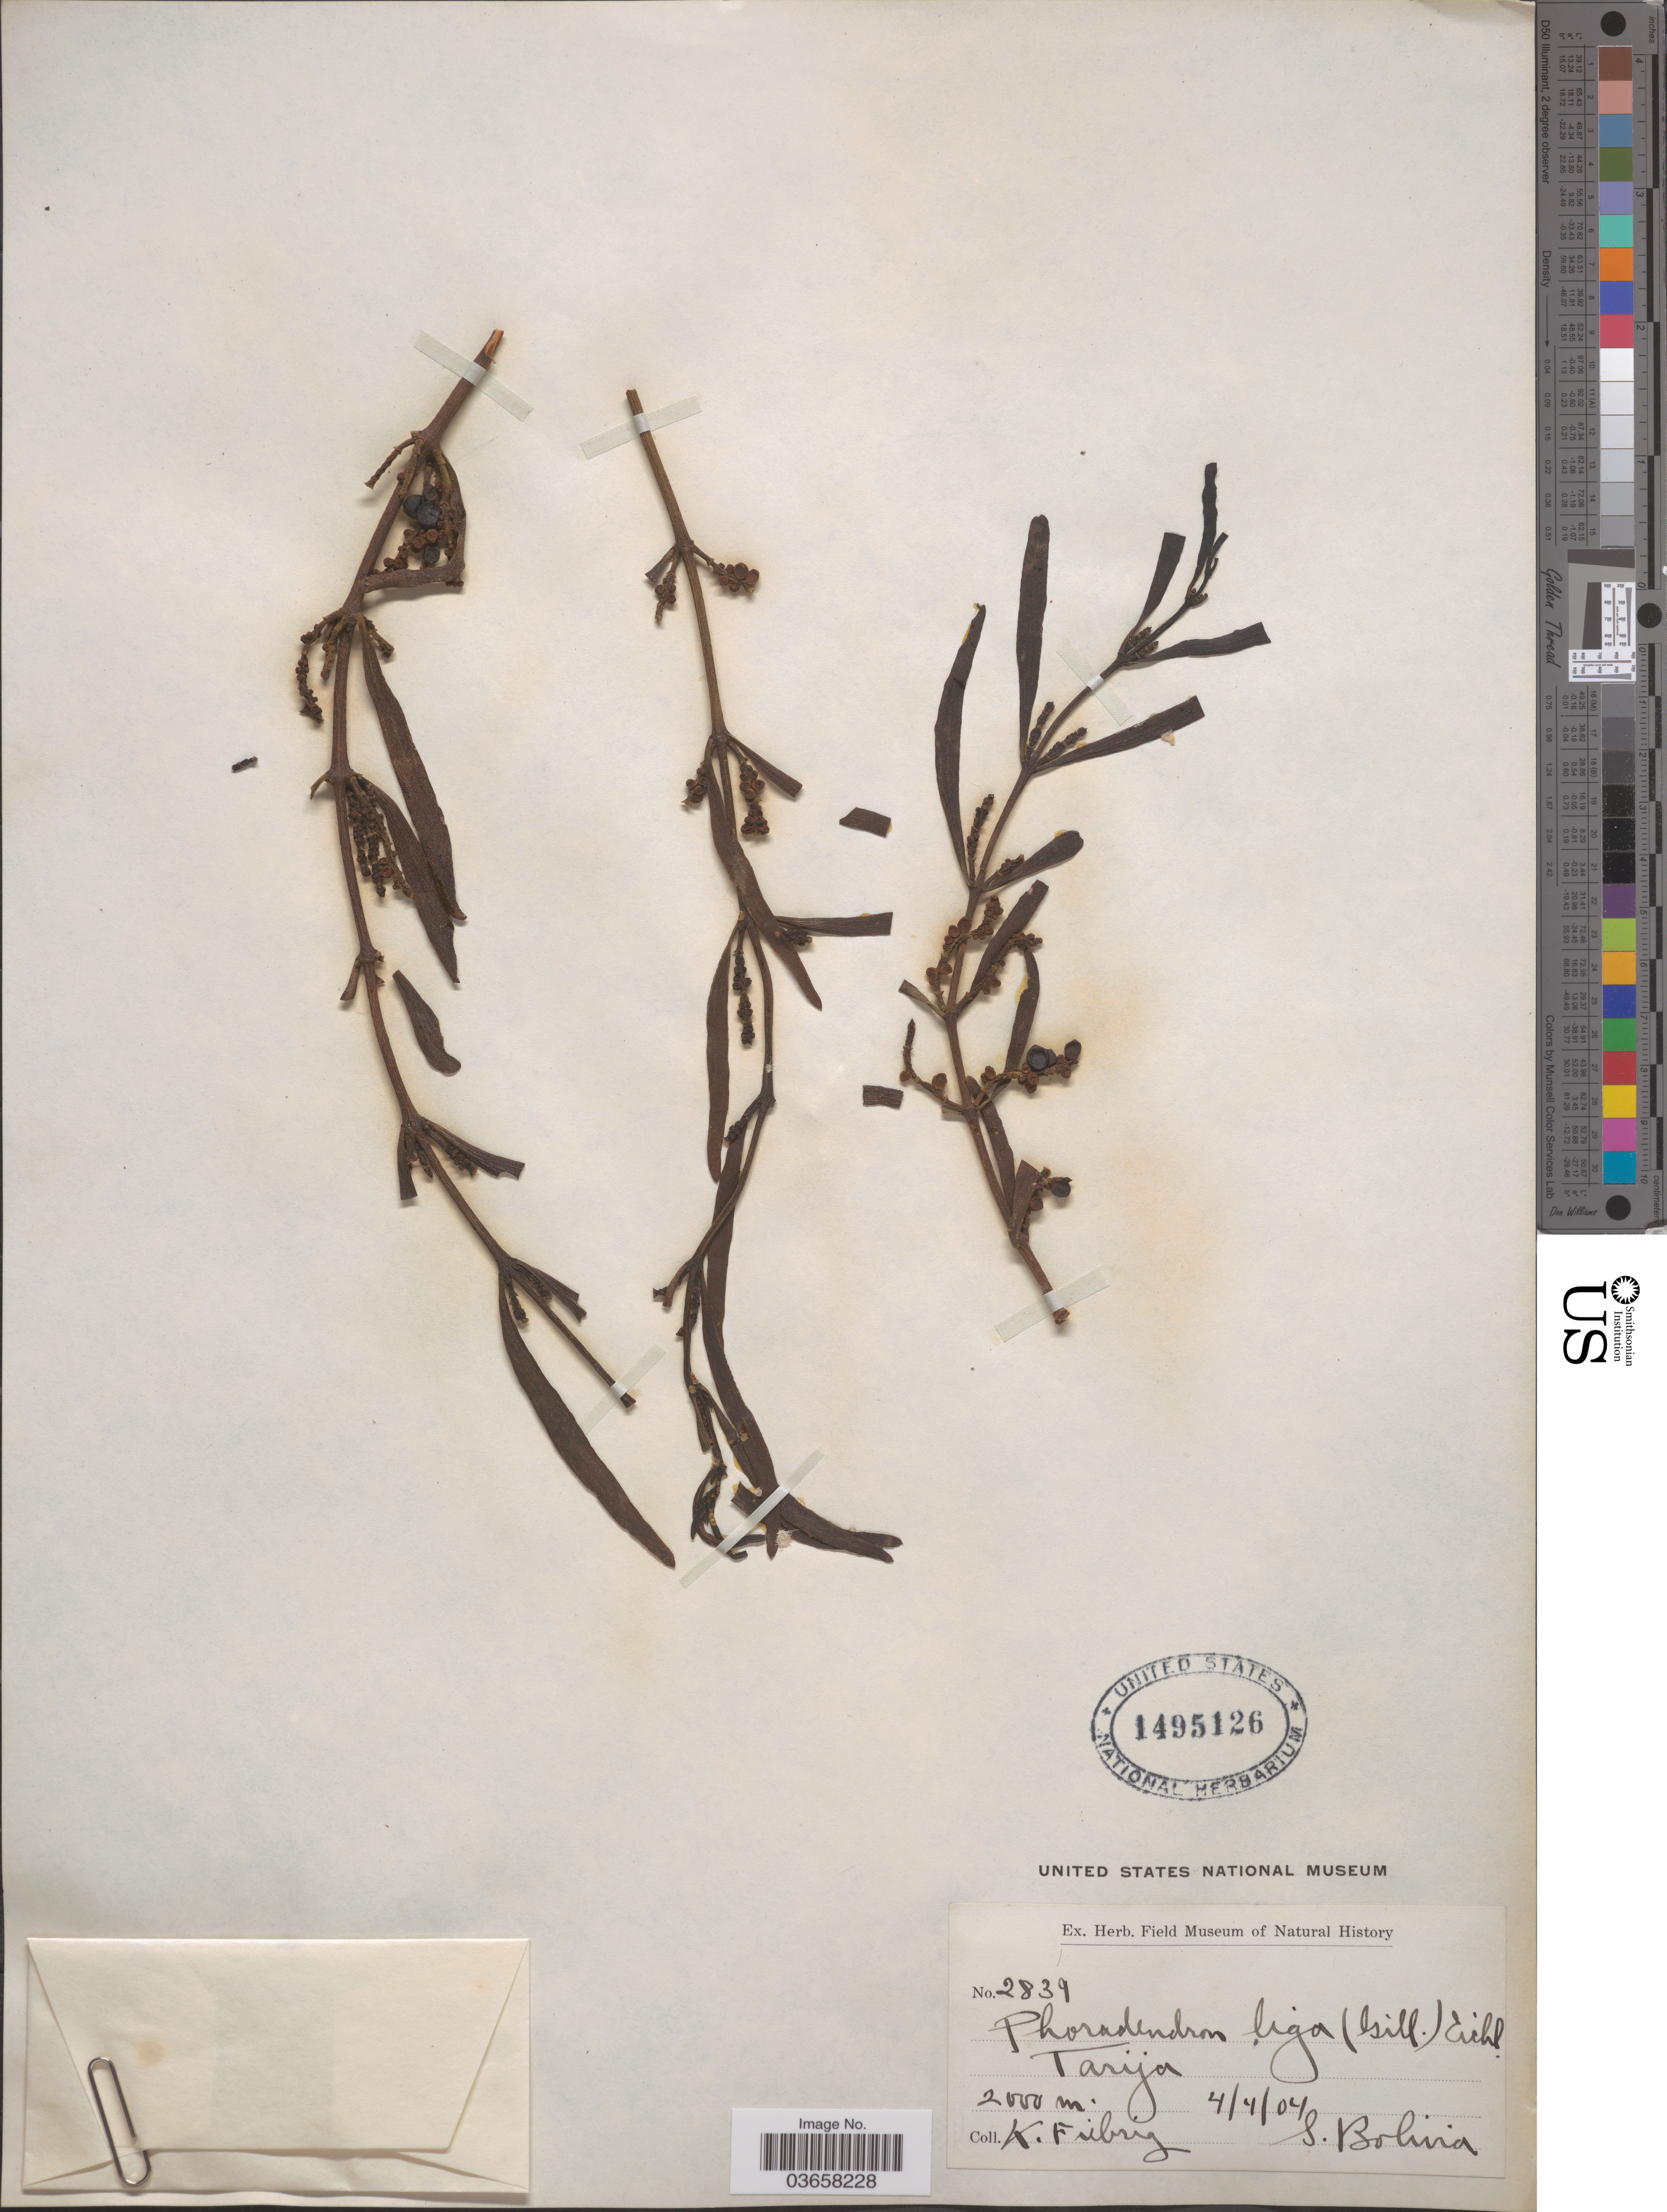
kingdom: Plantae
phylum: Tracheophyta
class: Magnoliopsida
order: Santalales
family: Viscaceae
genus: Phoradendron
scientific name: Phoradendron liga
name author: (Gillies ex Hook. & Arn.) Eichler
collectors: K. Fiebrig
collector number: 2839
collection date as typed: Transcribed d/m/y: 4/4/4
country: Bolivia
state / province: Tarija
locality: S. Bolivia.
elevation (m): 2000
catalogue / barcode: US 1495126